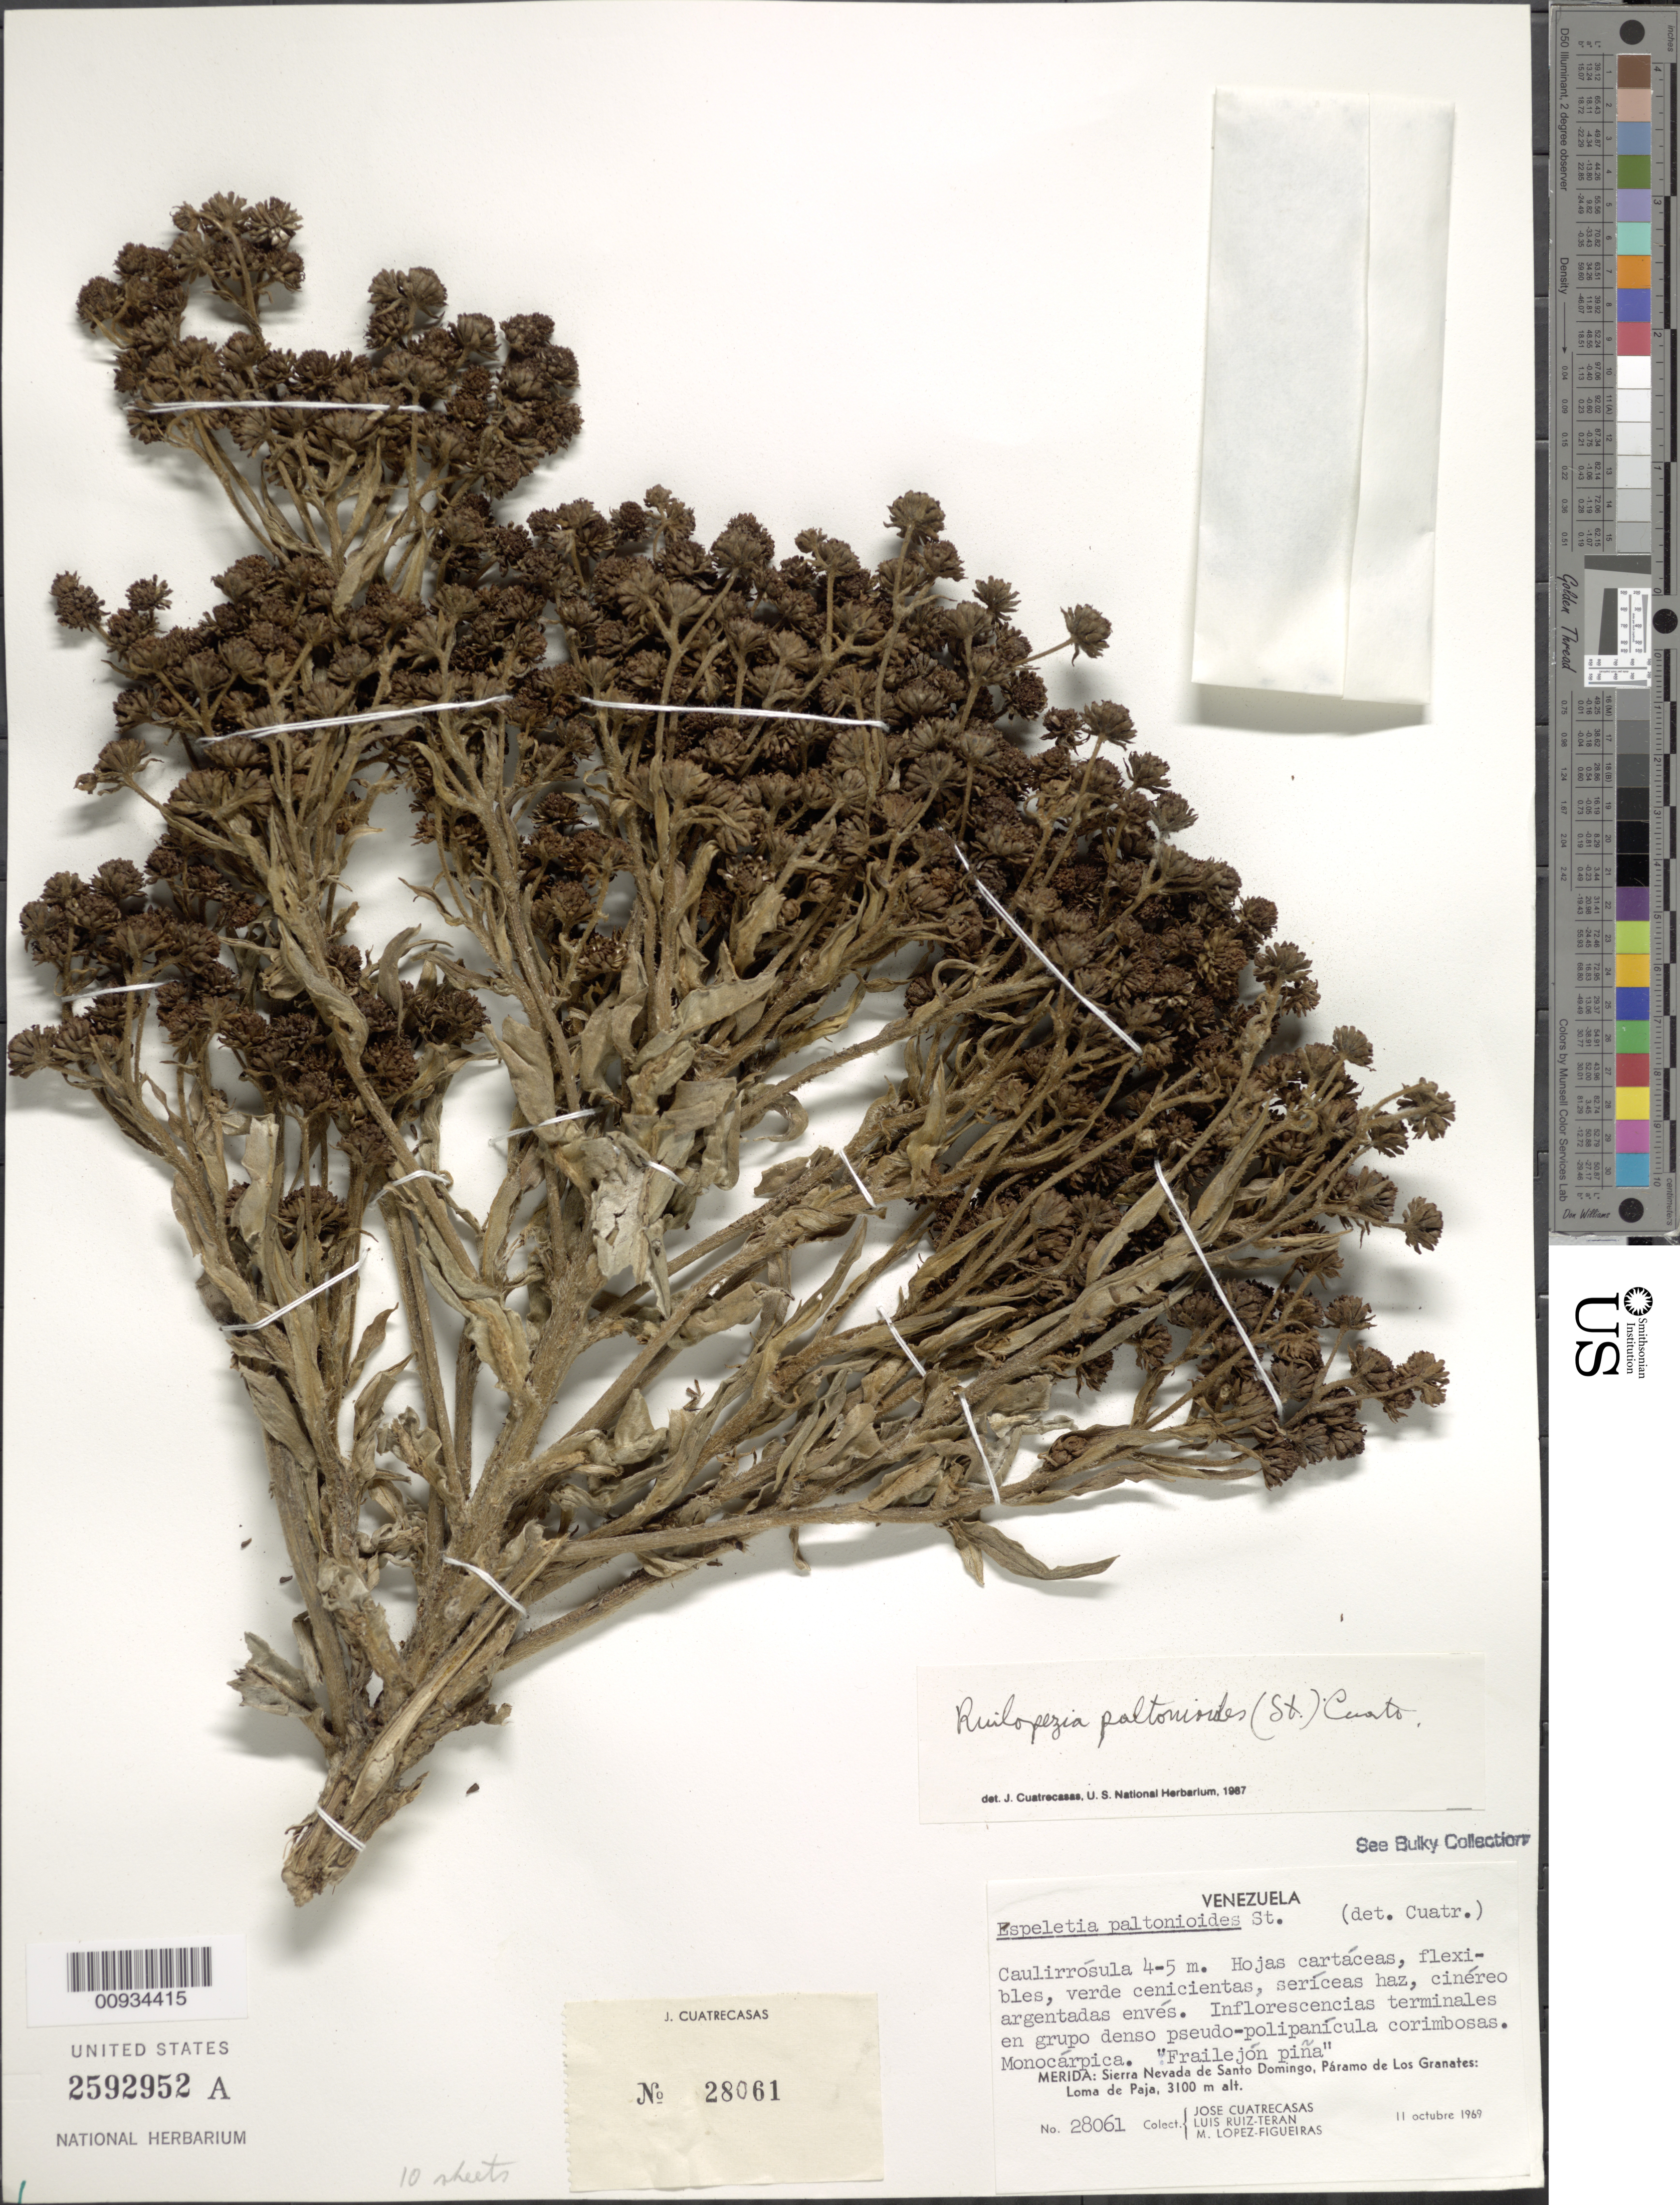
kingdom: Plantae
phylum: Tracheophyta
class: Magnoliopsida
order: Asterales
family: Asteraceae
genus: Ruilopezia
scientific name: Ruilopezia paltonioides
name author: (Standl.) Cuatrec.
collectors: J. Cuatrecasas, L. Teran & M. Lopéz-F.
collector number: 28061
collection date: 1969-10-11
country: Venezuela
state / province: Mérida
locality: Sierra Nevada de Santo Domingo, Paramo de Los Granates, Loma de Paja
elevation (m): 3100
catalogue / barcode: US 2592952A